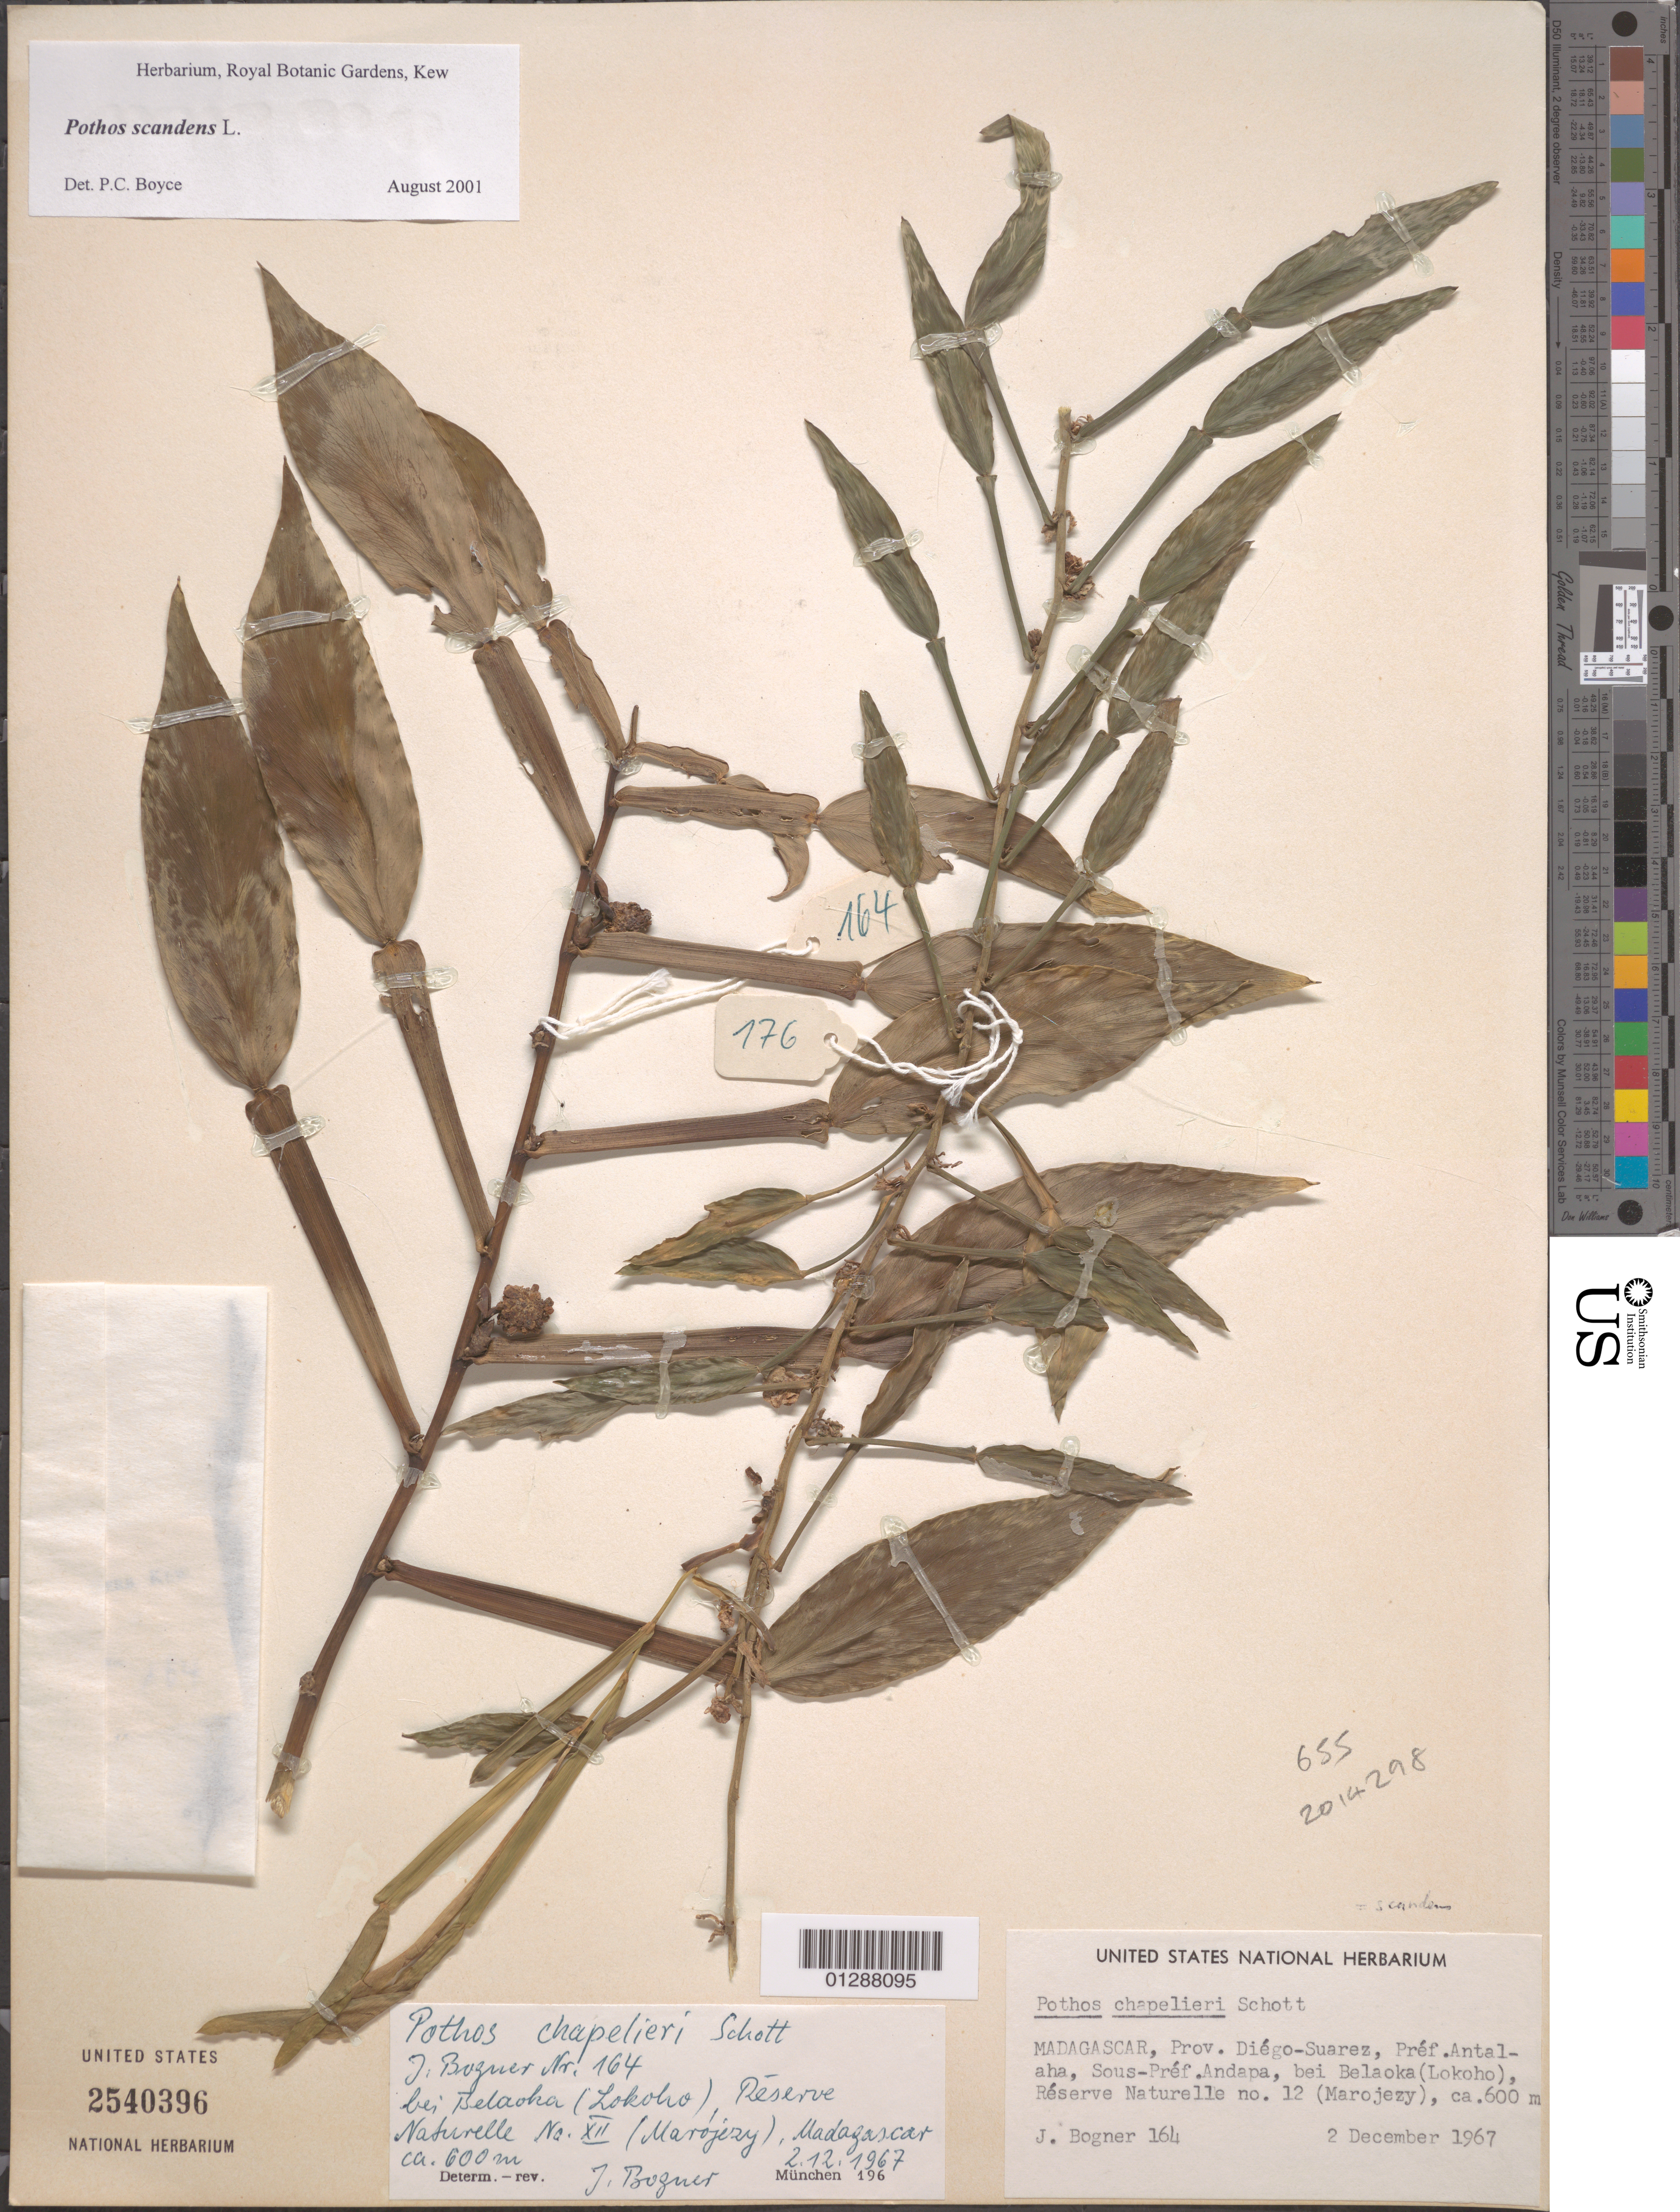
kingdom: Plantae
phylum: Tracheophyta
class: Liliopsida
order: Alismatales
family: Araceae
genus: Pothos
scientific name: Pothos scandens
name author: L.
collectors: J. Bogner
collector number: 164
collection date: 1967-12-02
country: Madagascar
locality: Prov. Diégo-Suarez, Préf. Antalaha, Sous-Préf. Andapa, bei Belaoka (Lokoho), Réserve Naturelle no. 12 (Marojezy).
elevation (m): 600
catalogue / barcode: US 2540396